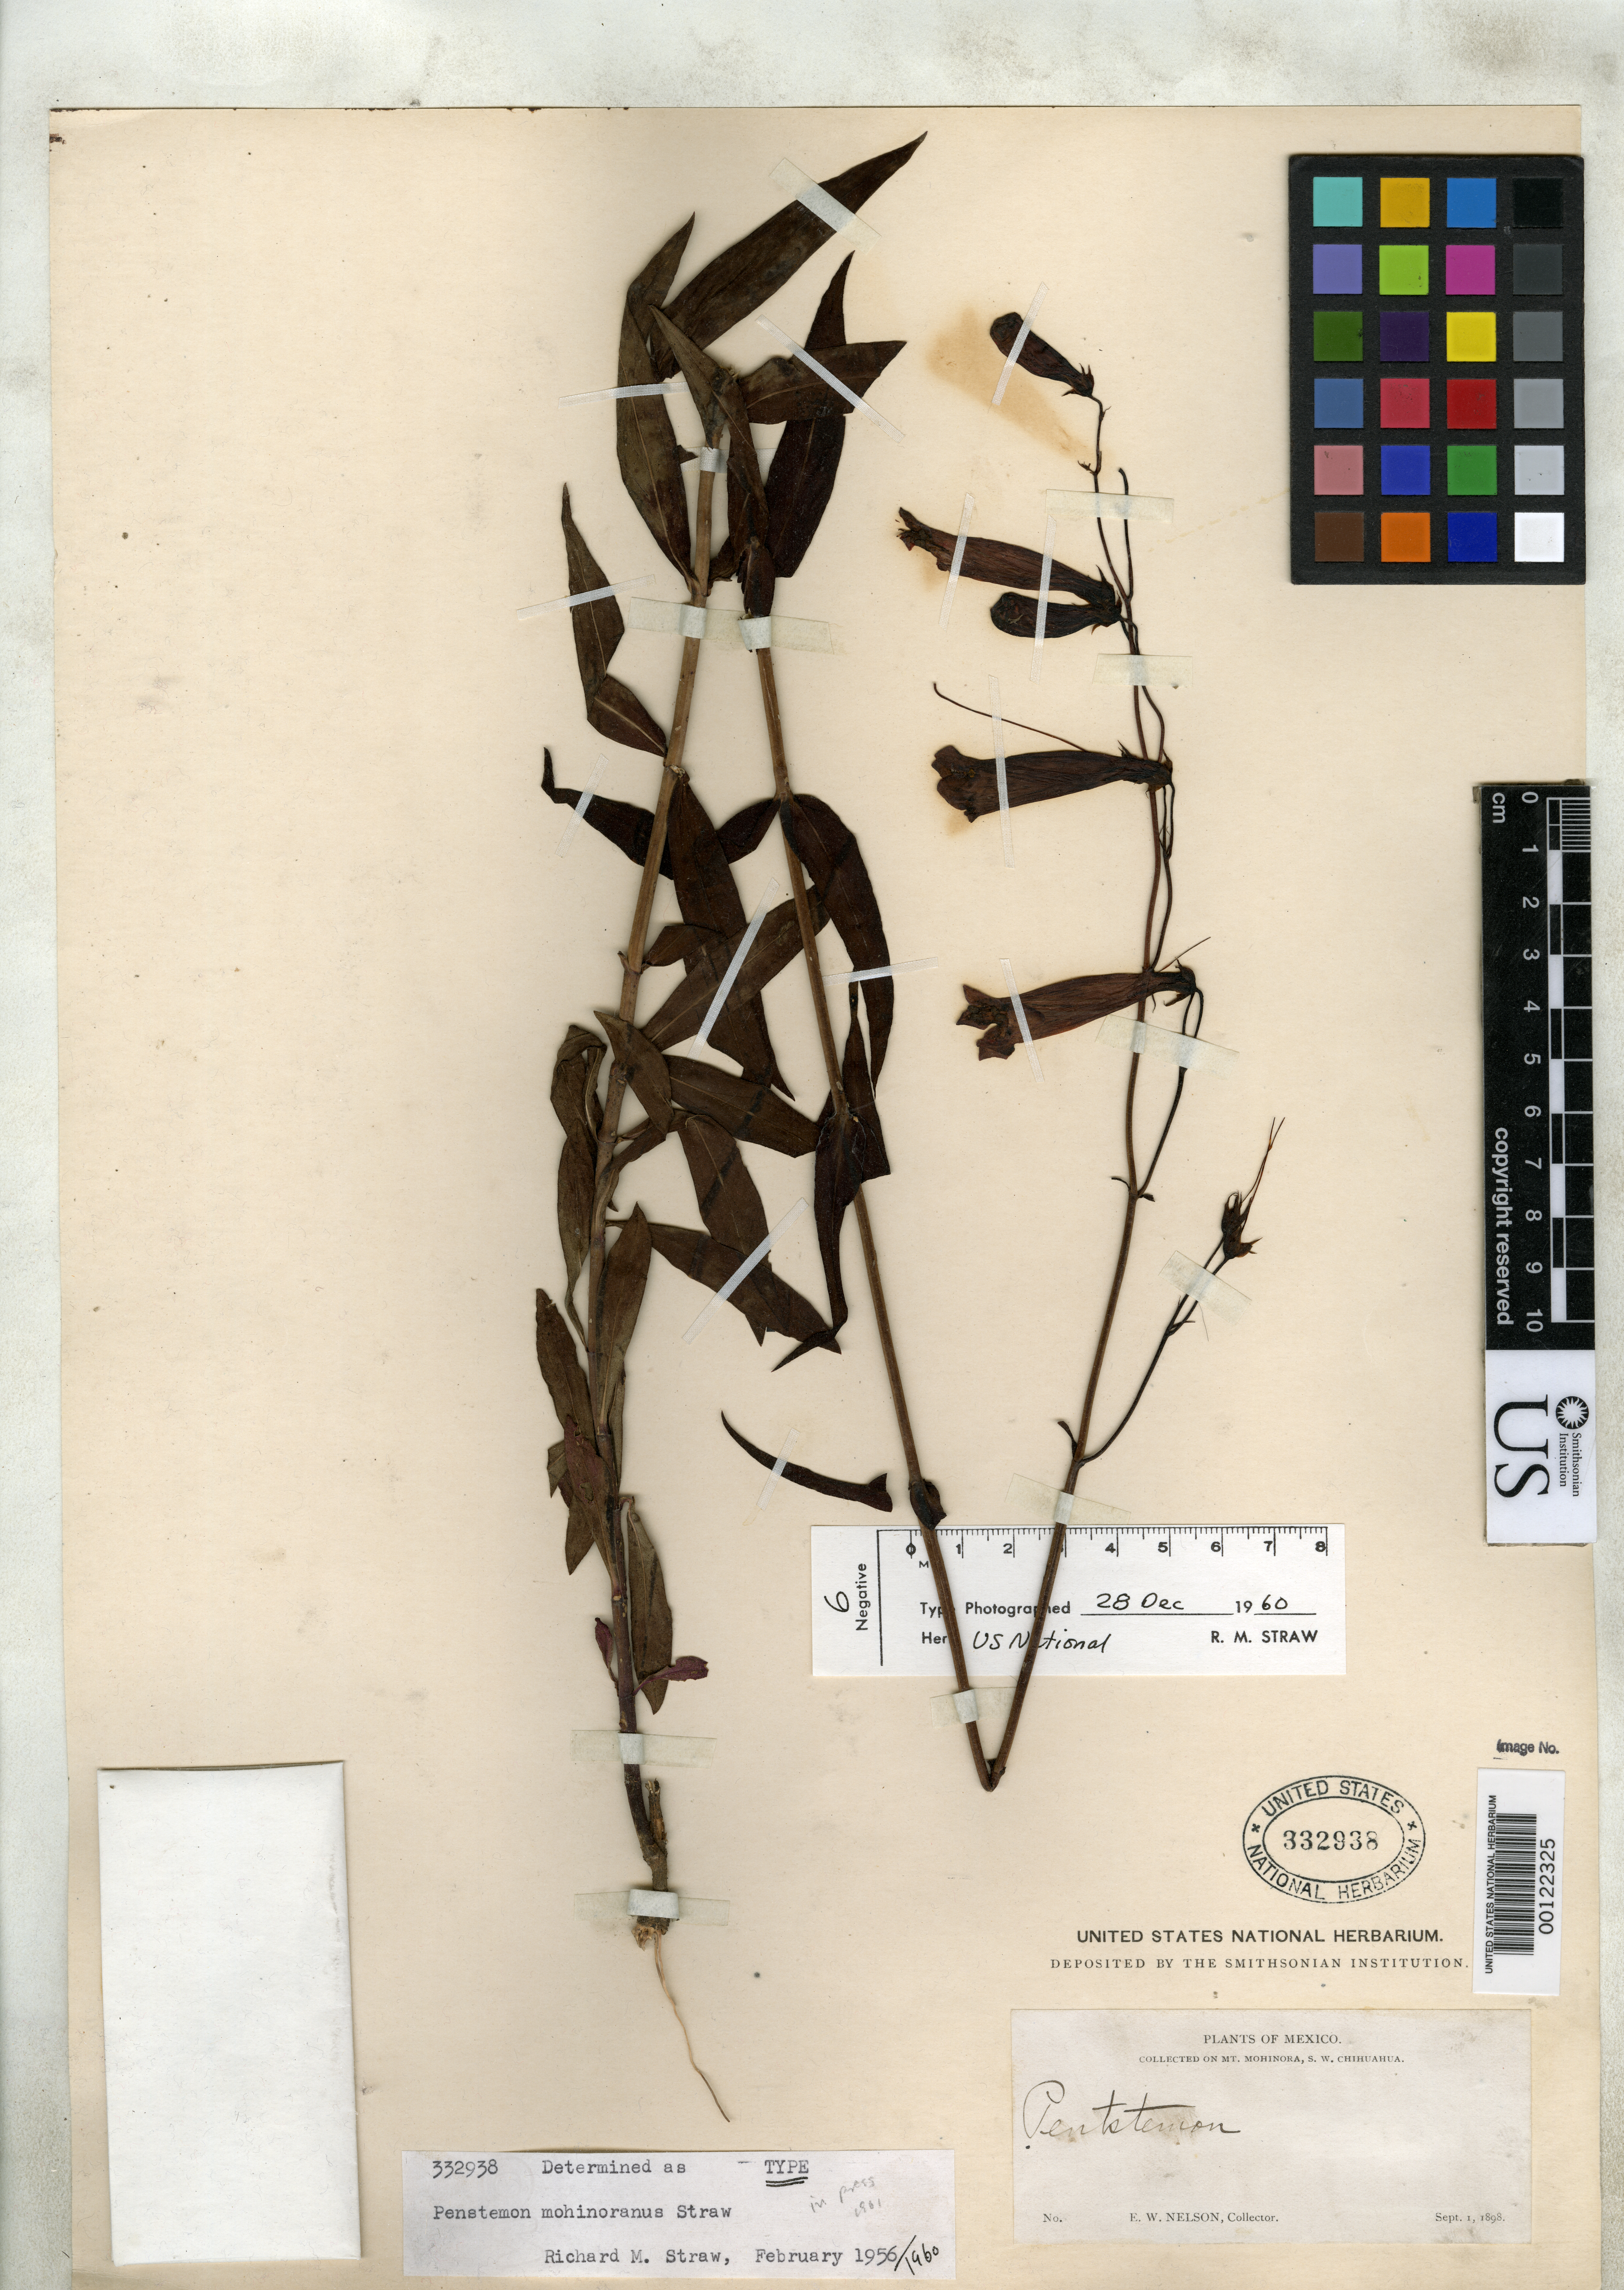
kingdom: Plantae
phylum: Tracheophyta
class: Magnoliopsida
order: Lamiales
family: Plantaginaceae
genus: Penstemon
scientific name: Penstemon mohinoranus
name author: Straw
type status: Holotype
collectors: E. W. Nelson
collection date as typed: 01 Sep 1898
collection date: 1898-09-01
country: Mexico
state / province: Chihuahua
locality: Mount Mohinora.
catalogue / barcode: US 332938